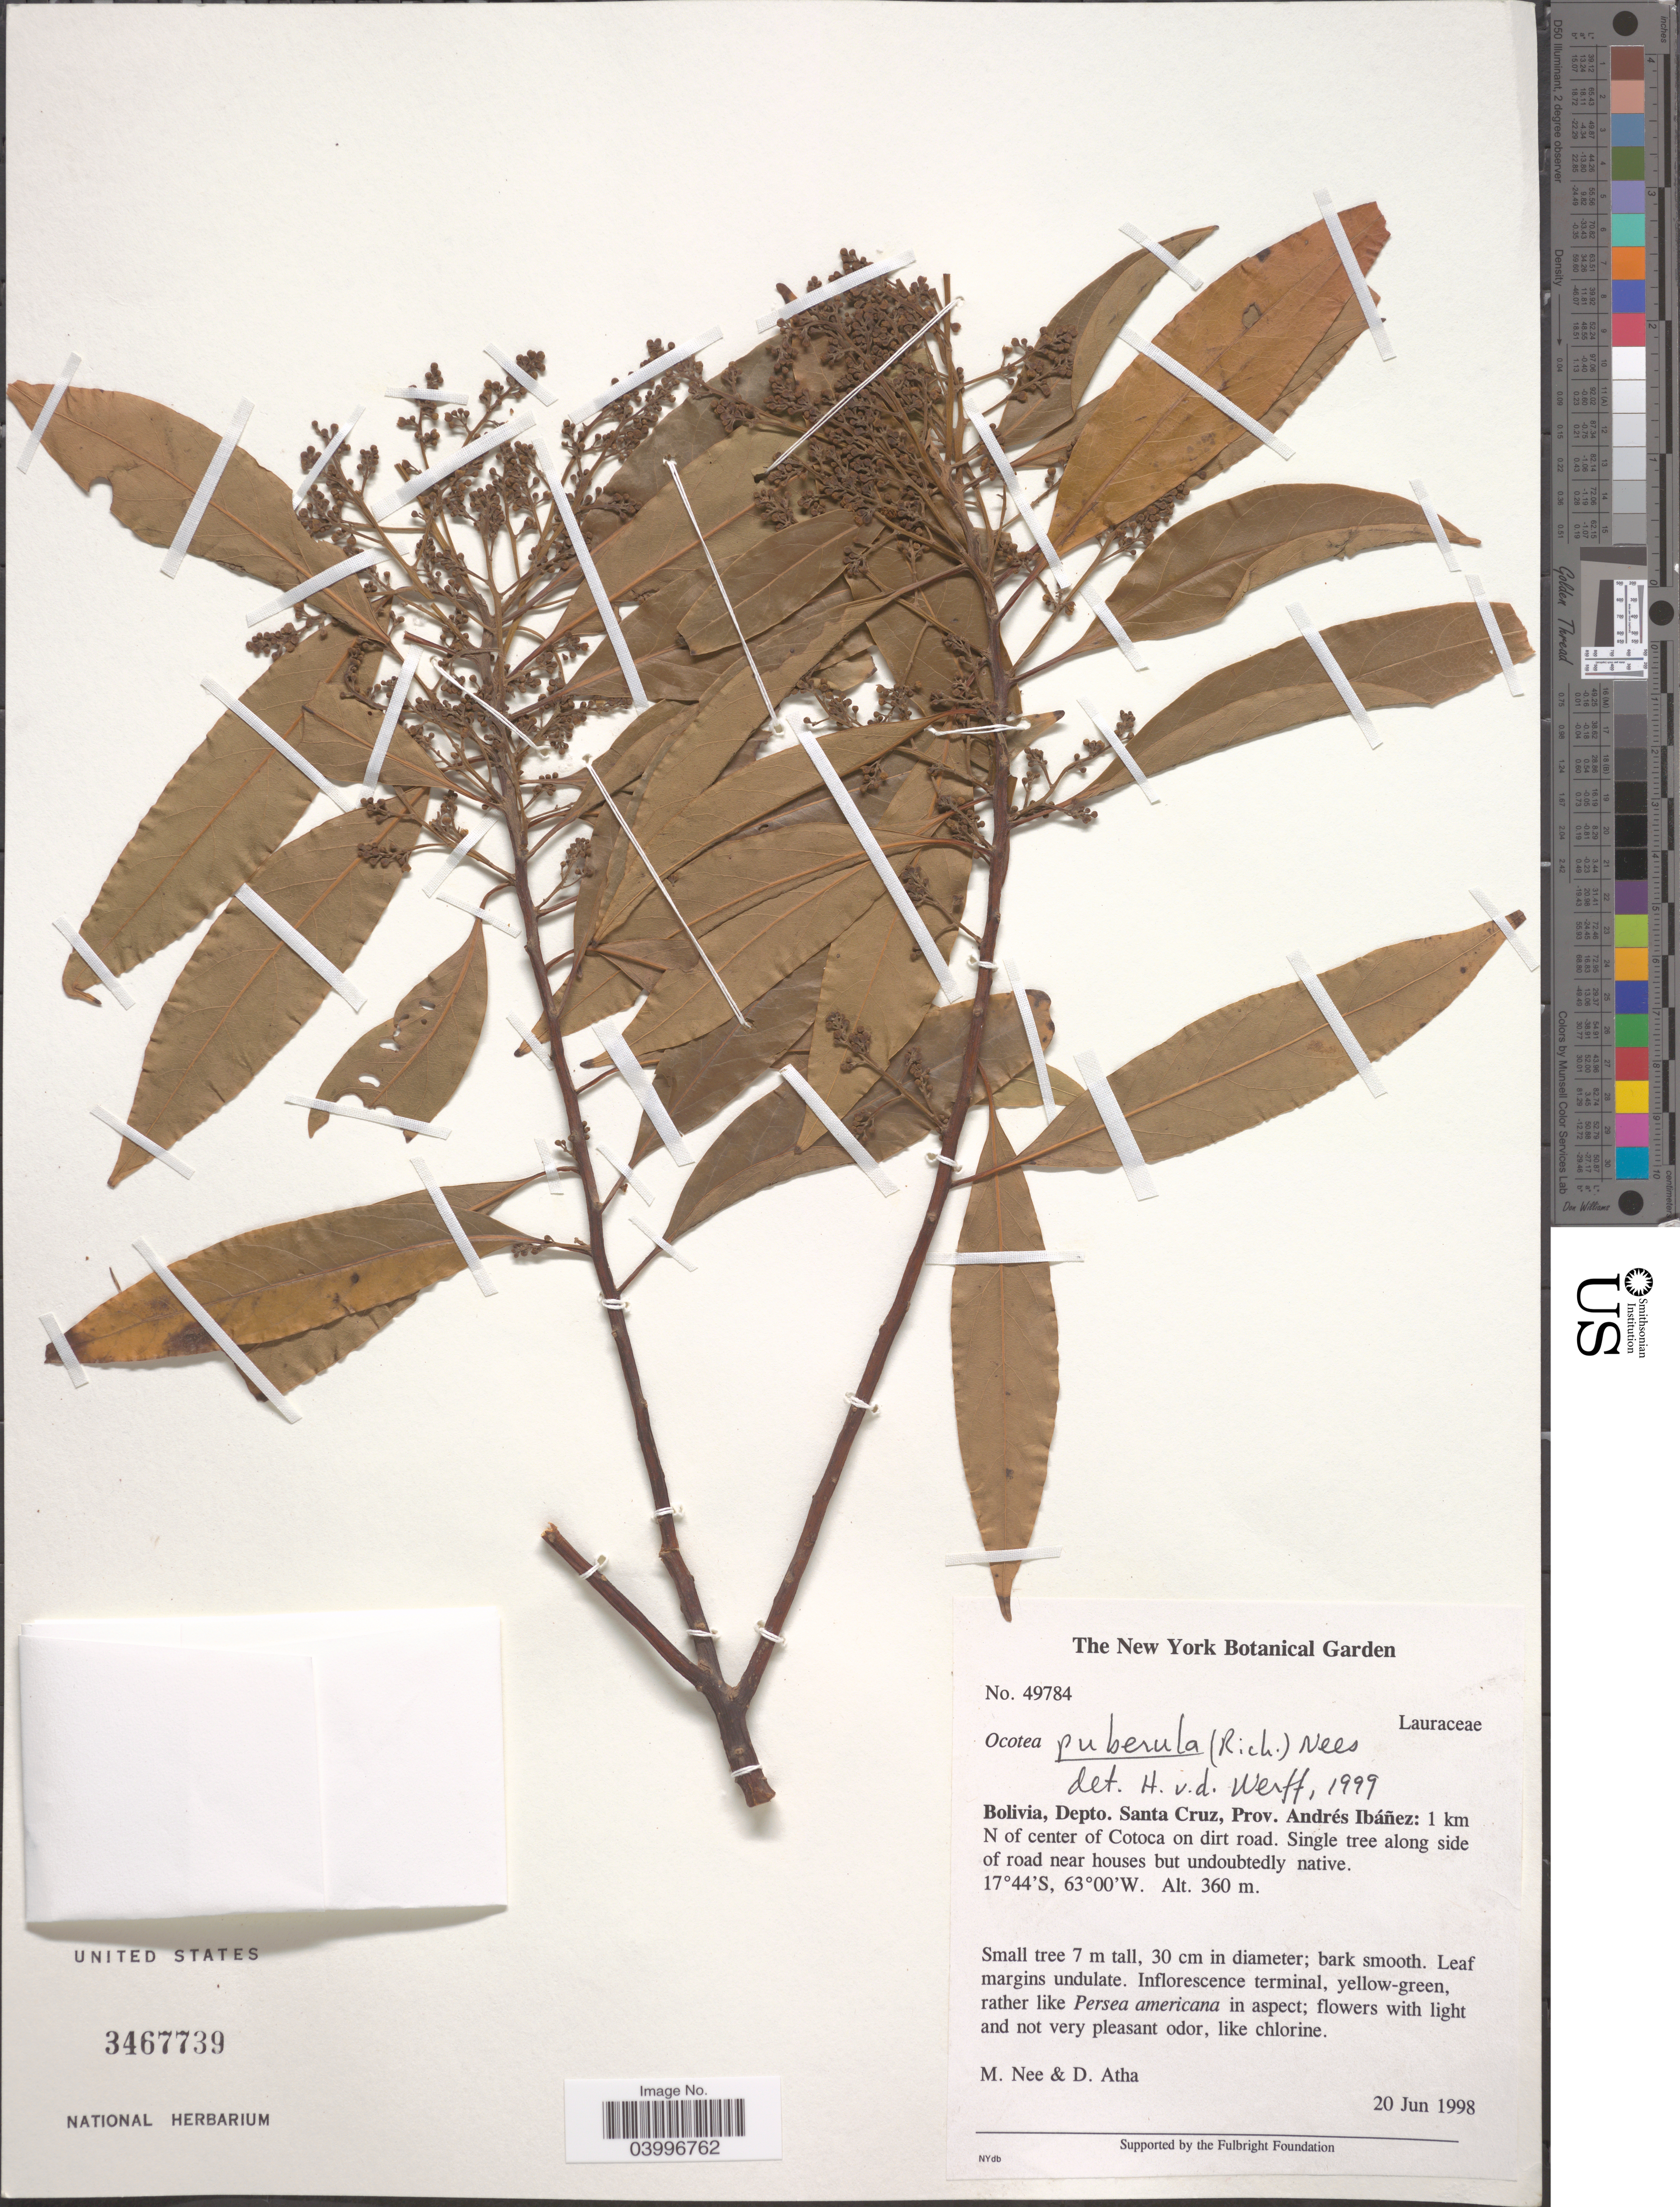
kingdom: Plantae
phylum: Tracheophyta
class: Magnoliopsida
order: Laurales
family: Lauraceae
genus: Ocotea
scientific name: Ocotea puberula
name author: (Rich.) Nees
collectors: M. Nee & D. Atha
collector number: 49784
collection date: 1998-06-20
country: Bolivia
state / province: Santa Cruz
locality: Depto. Santa Cruz, Prov. Andrés Ibáñez: 1 km N of center of Cotoca on dirt road.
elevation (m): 360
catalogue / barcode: US 3467739